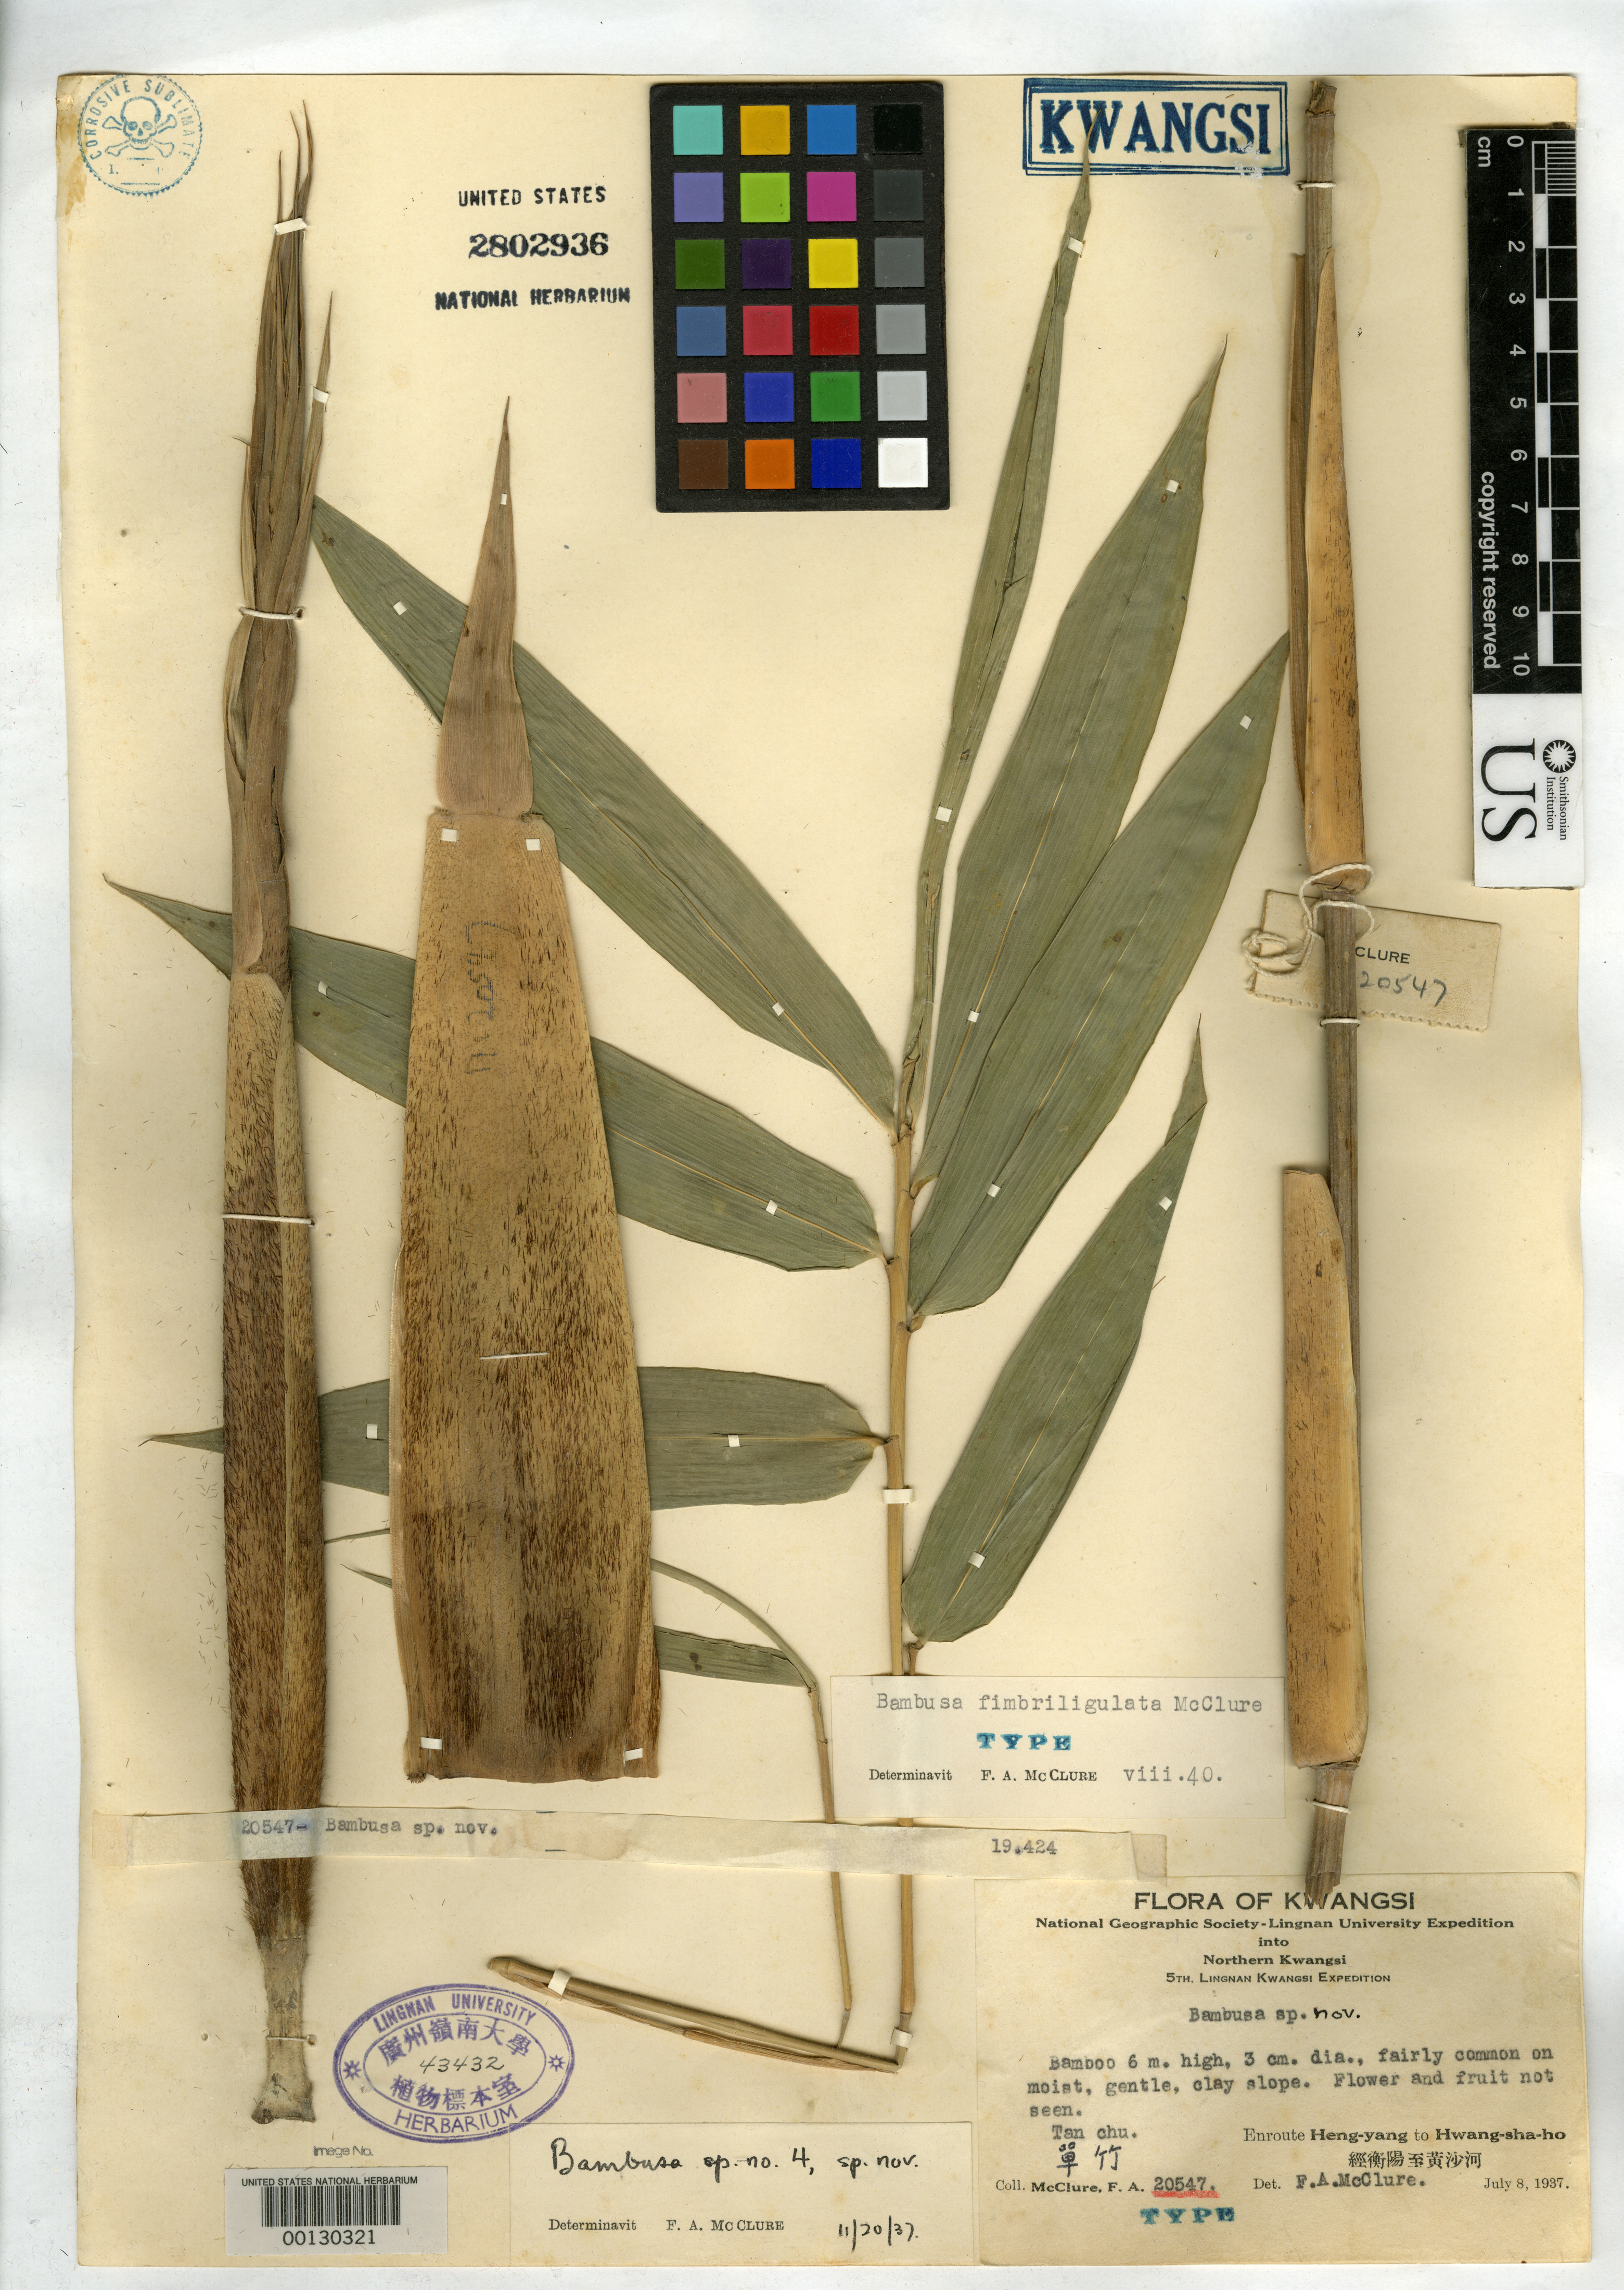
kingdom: Plantae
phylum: Tracheophyta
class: Liliopsida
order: Poales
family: Poaceae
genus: Bambusa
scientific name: Bambusa fimbriligulata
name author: McClure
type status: Holotype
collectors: F. A. McClure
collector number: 20547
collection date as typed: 08 Jul 1937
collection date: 1937-07-08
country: China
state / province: Guangxi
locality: Enroute Heng-yang to Hwang-sha-ho.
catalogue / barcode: US 2802936